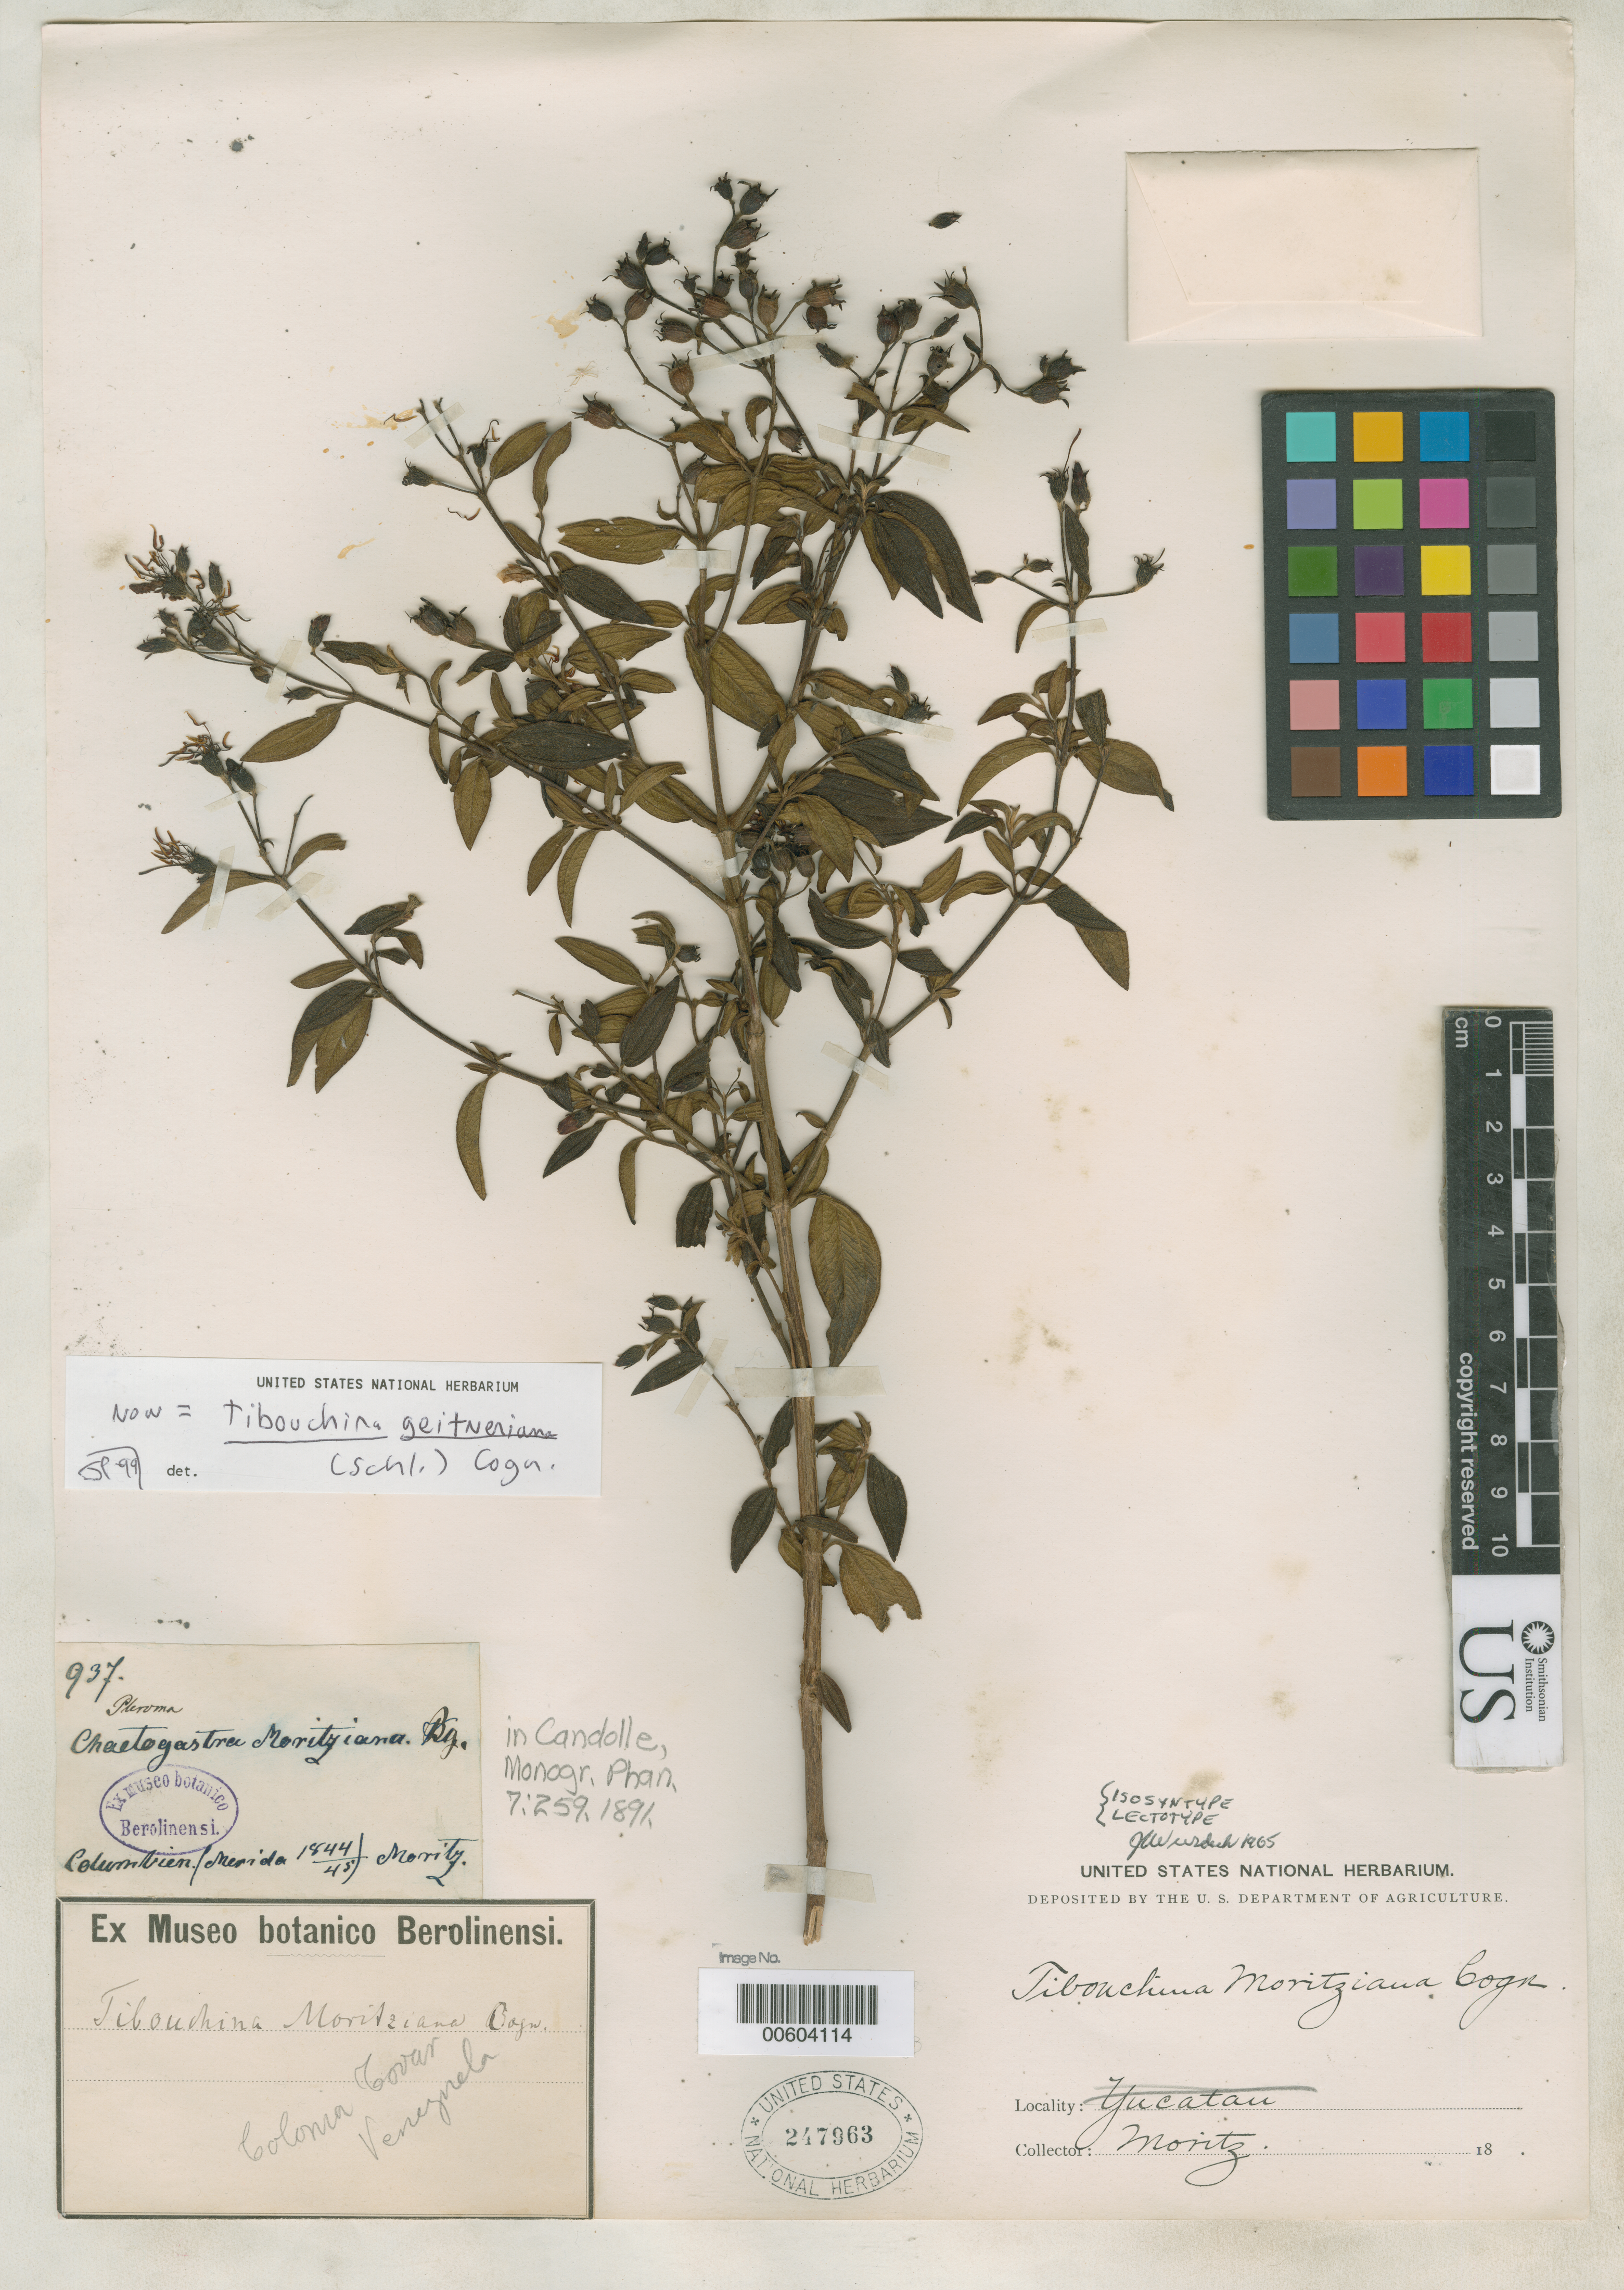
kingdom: Plantae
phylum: Tracheophyta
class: Magnoliopsida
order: Myrtales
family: Melastomataceae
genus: Tibouchina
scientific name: Tibouchina moritziana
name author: Cogn. in A. DC.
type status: Isosyntype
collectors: J. W. Moritz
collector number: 937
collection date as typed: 1843 to -- --- 1845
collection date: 1844/1845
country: Venezuela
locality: Colonia Tovar.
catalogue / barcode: US 247963